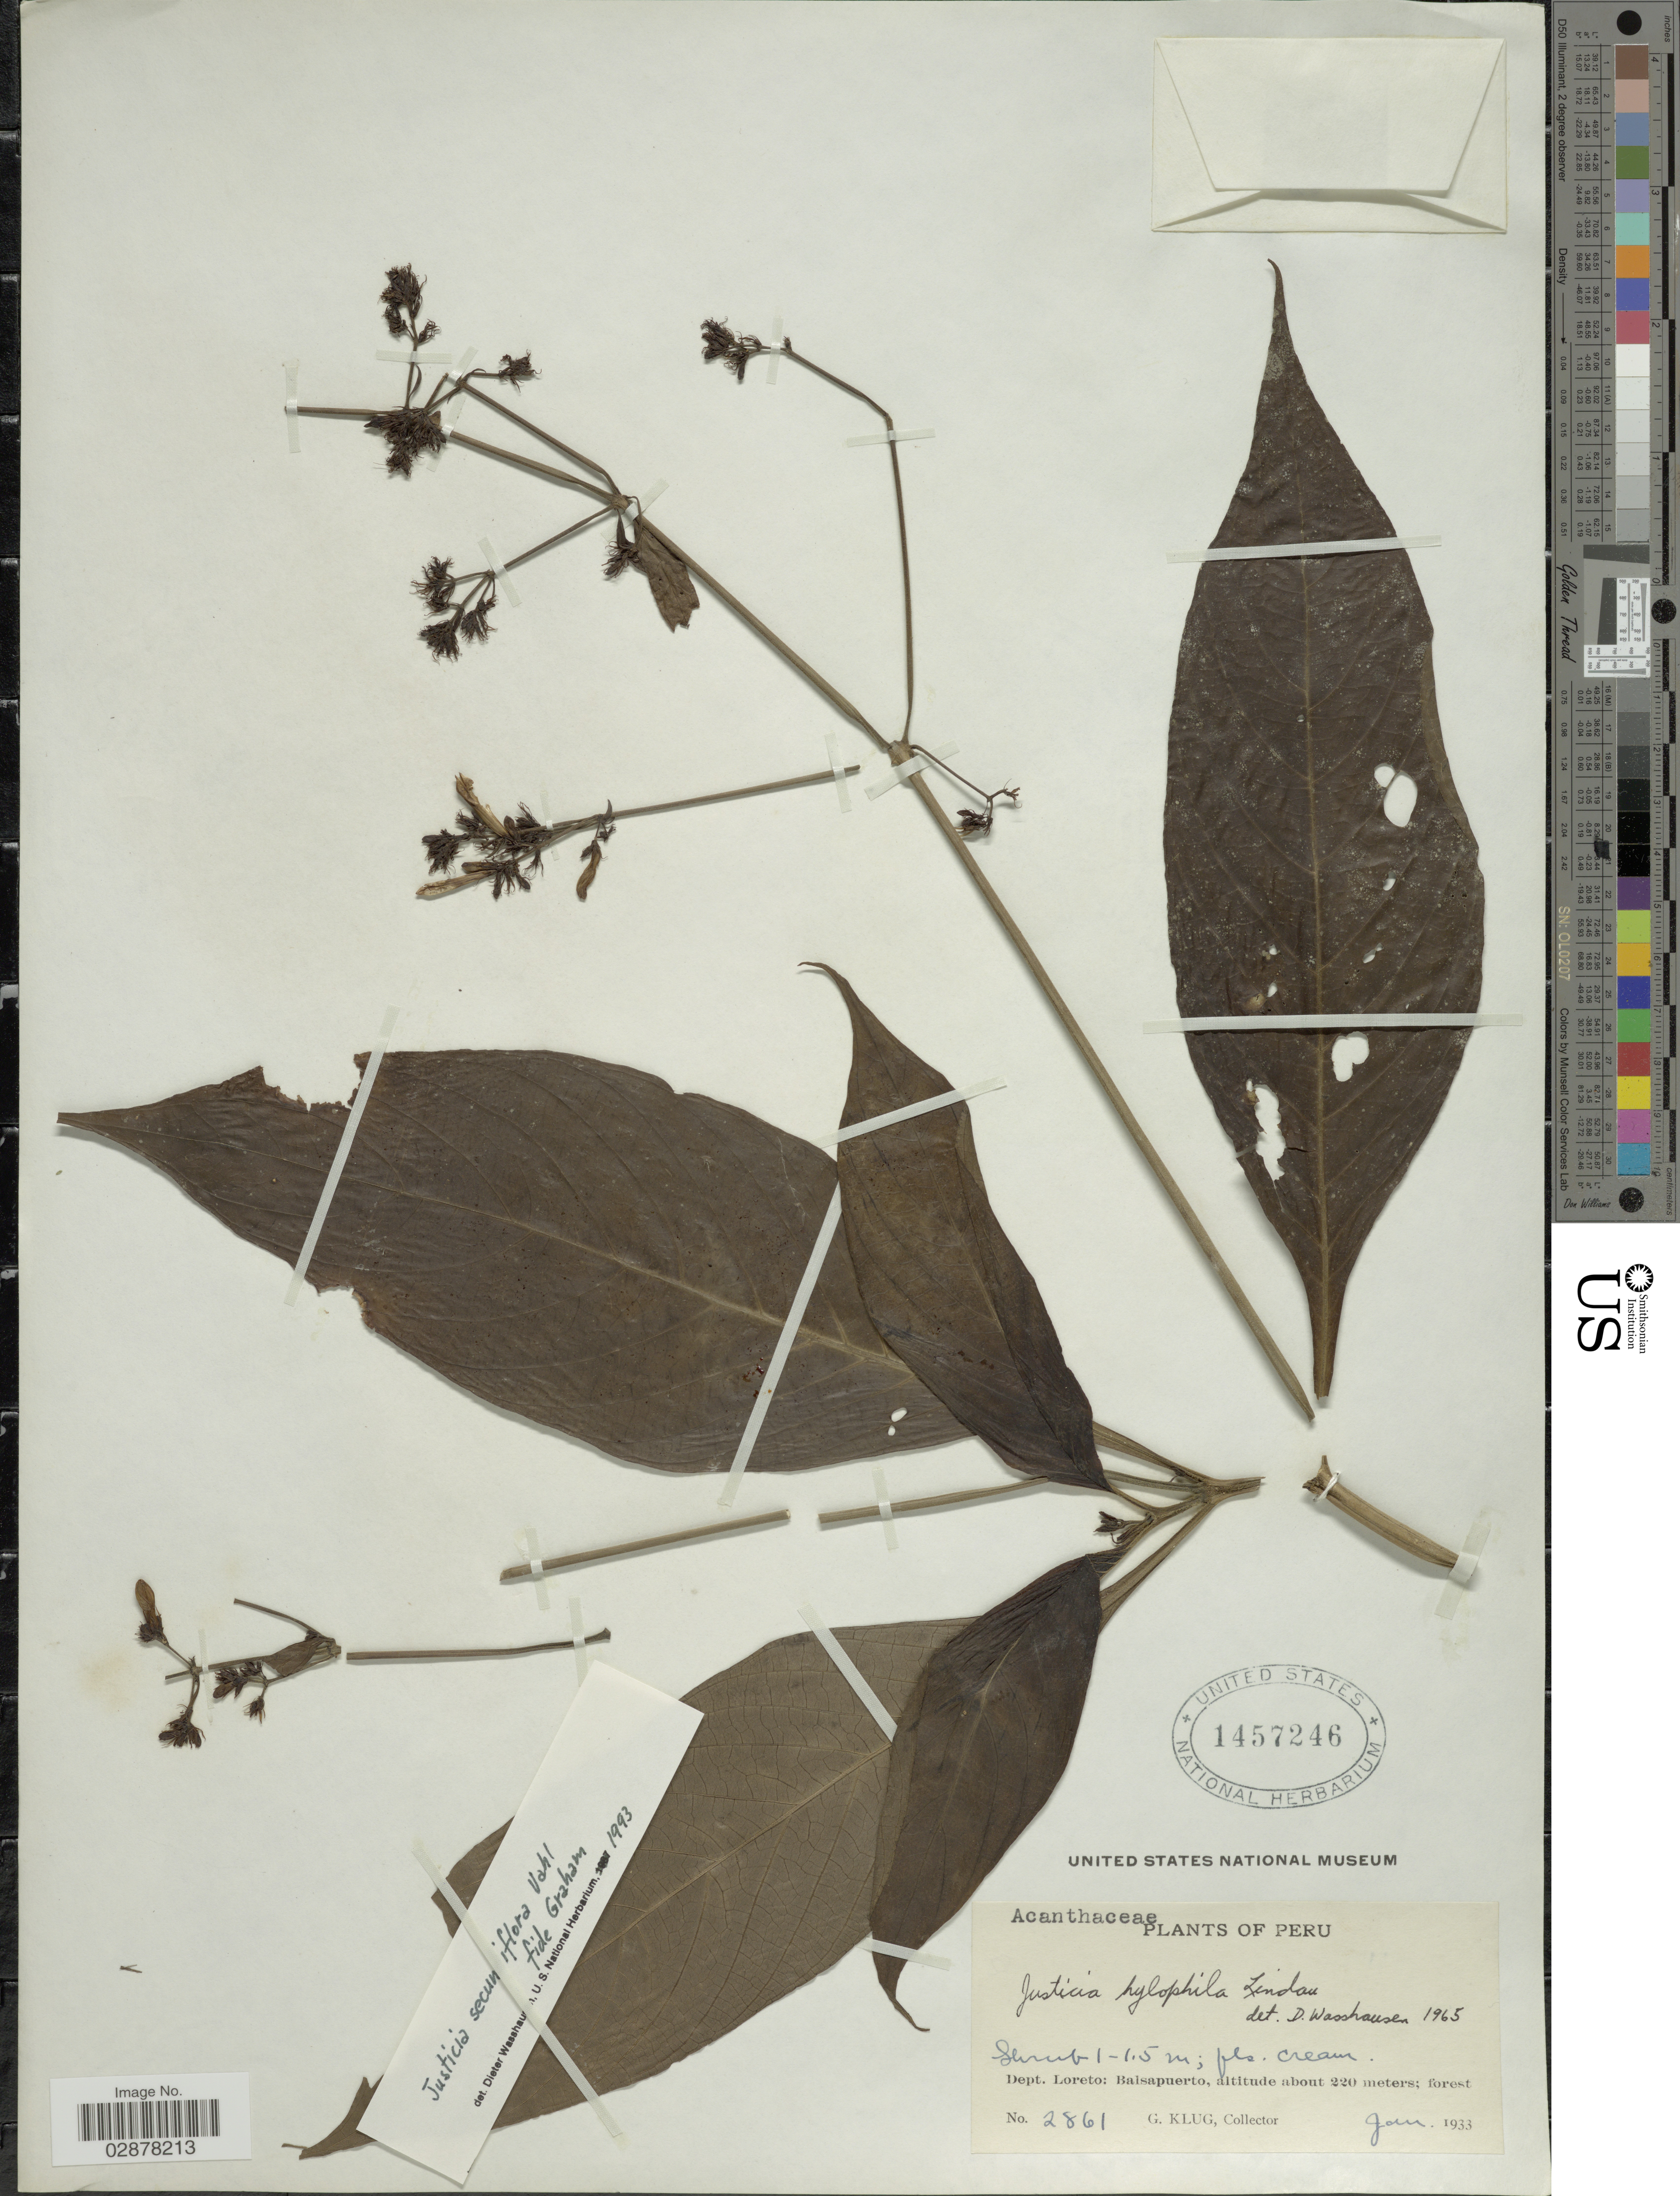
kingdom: Plantae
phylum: Tracheophyta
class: Magnoliopsida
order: Lamiales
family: Acanthaceae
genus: Justicia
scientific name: Justicia chloanantha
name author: Leonard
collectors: G. Klug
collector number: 2861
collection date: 1933-01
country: Peru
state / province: Loreto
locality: Dept. Loreto, Balspuerto.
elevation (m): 220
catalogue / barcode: US 1457246